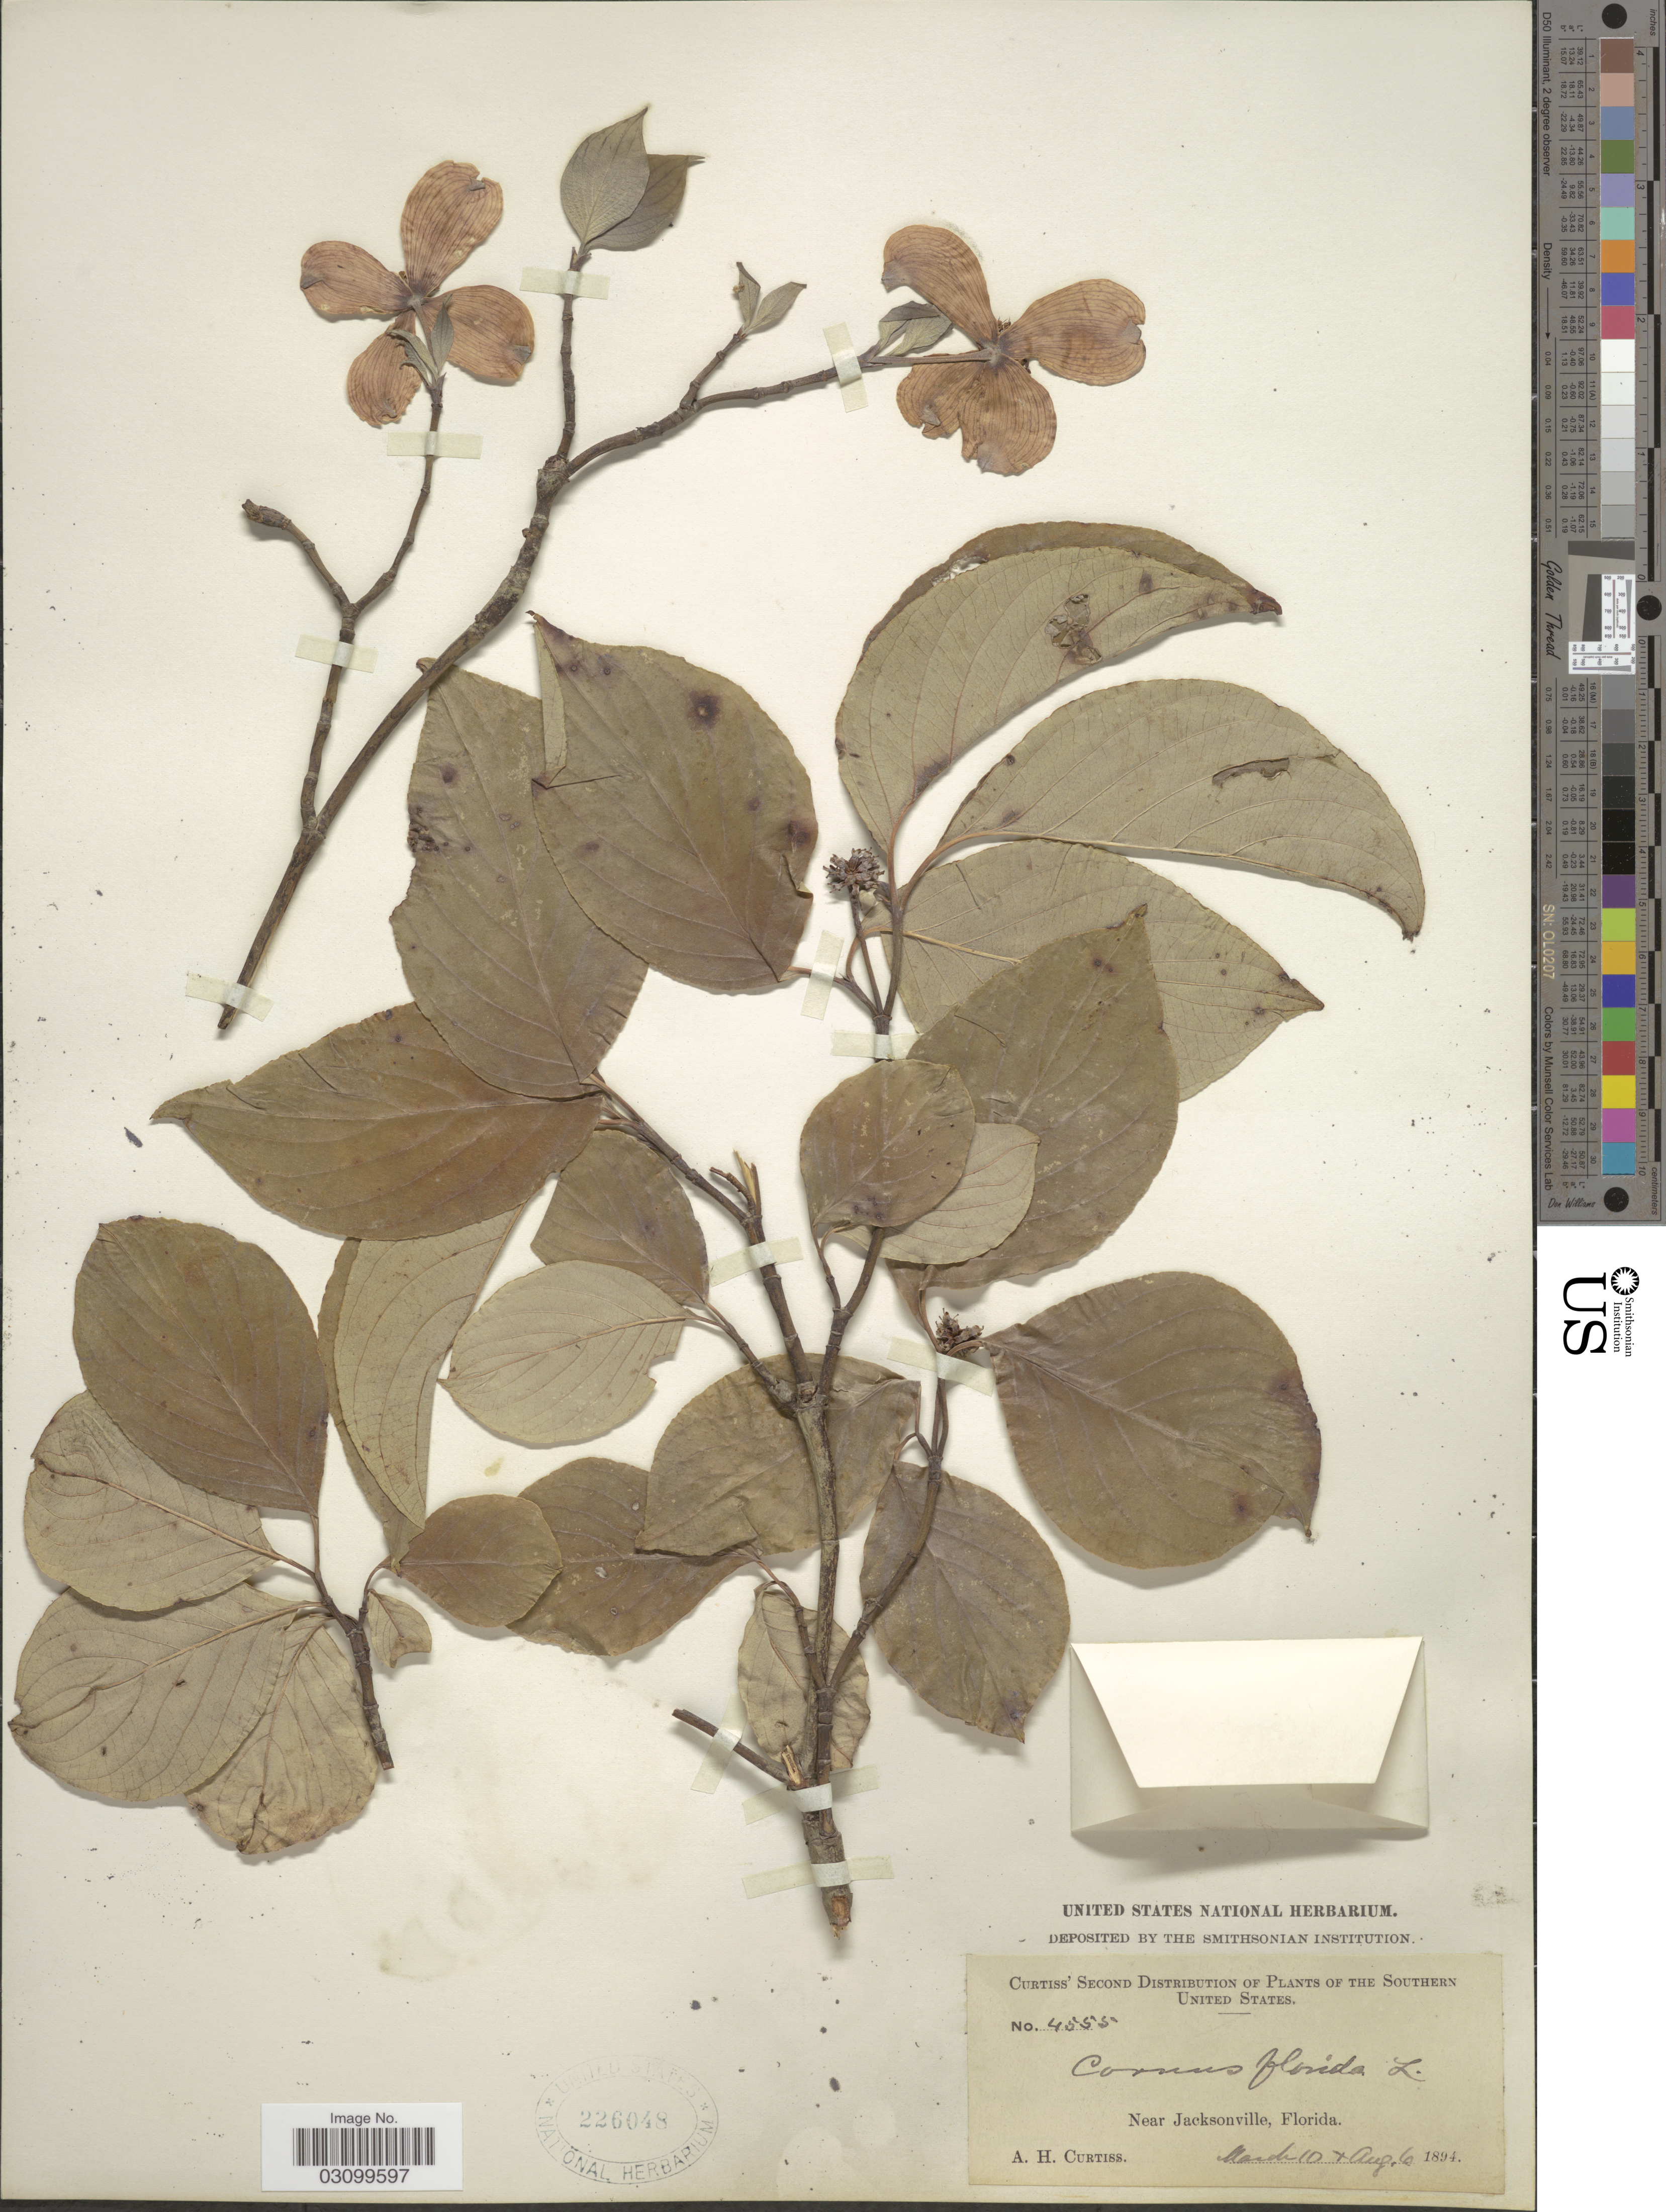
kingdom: Plantae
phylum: Tracheophyta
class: Magnoliopsida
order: Cornales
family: Cornaceae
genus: Cornus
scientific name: Cornus florida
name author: L.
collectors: A. H. Curtiss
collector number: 4555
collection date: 1894-03-10/1894-08-06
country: United States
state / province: Florida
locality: Southern United States. Near Jacksonville.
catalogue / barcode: US 226048